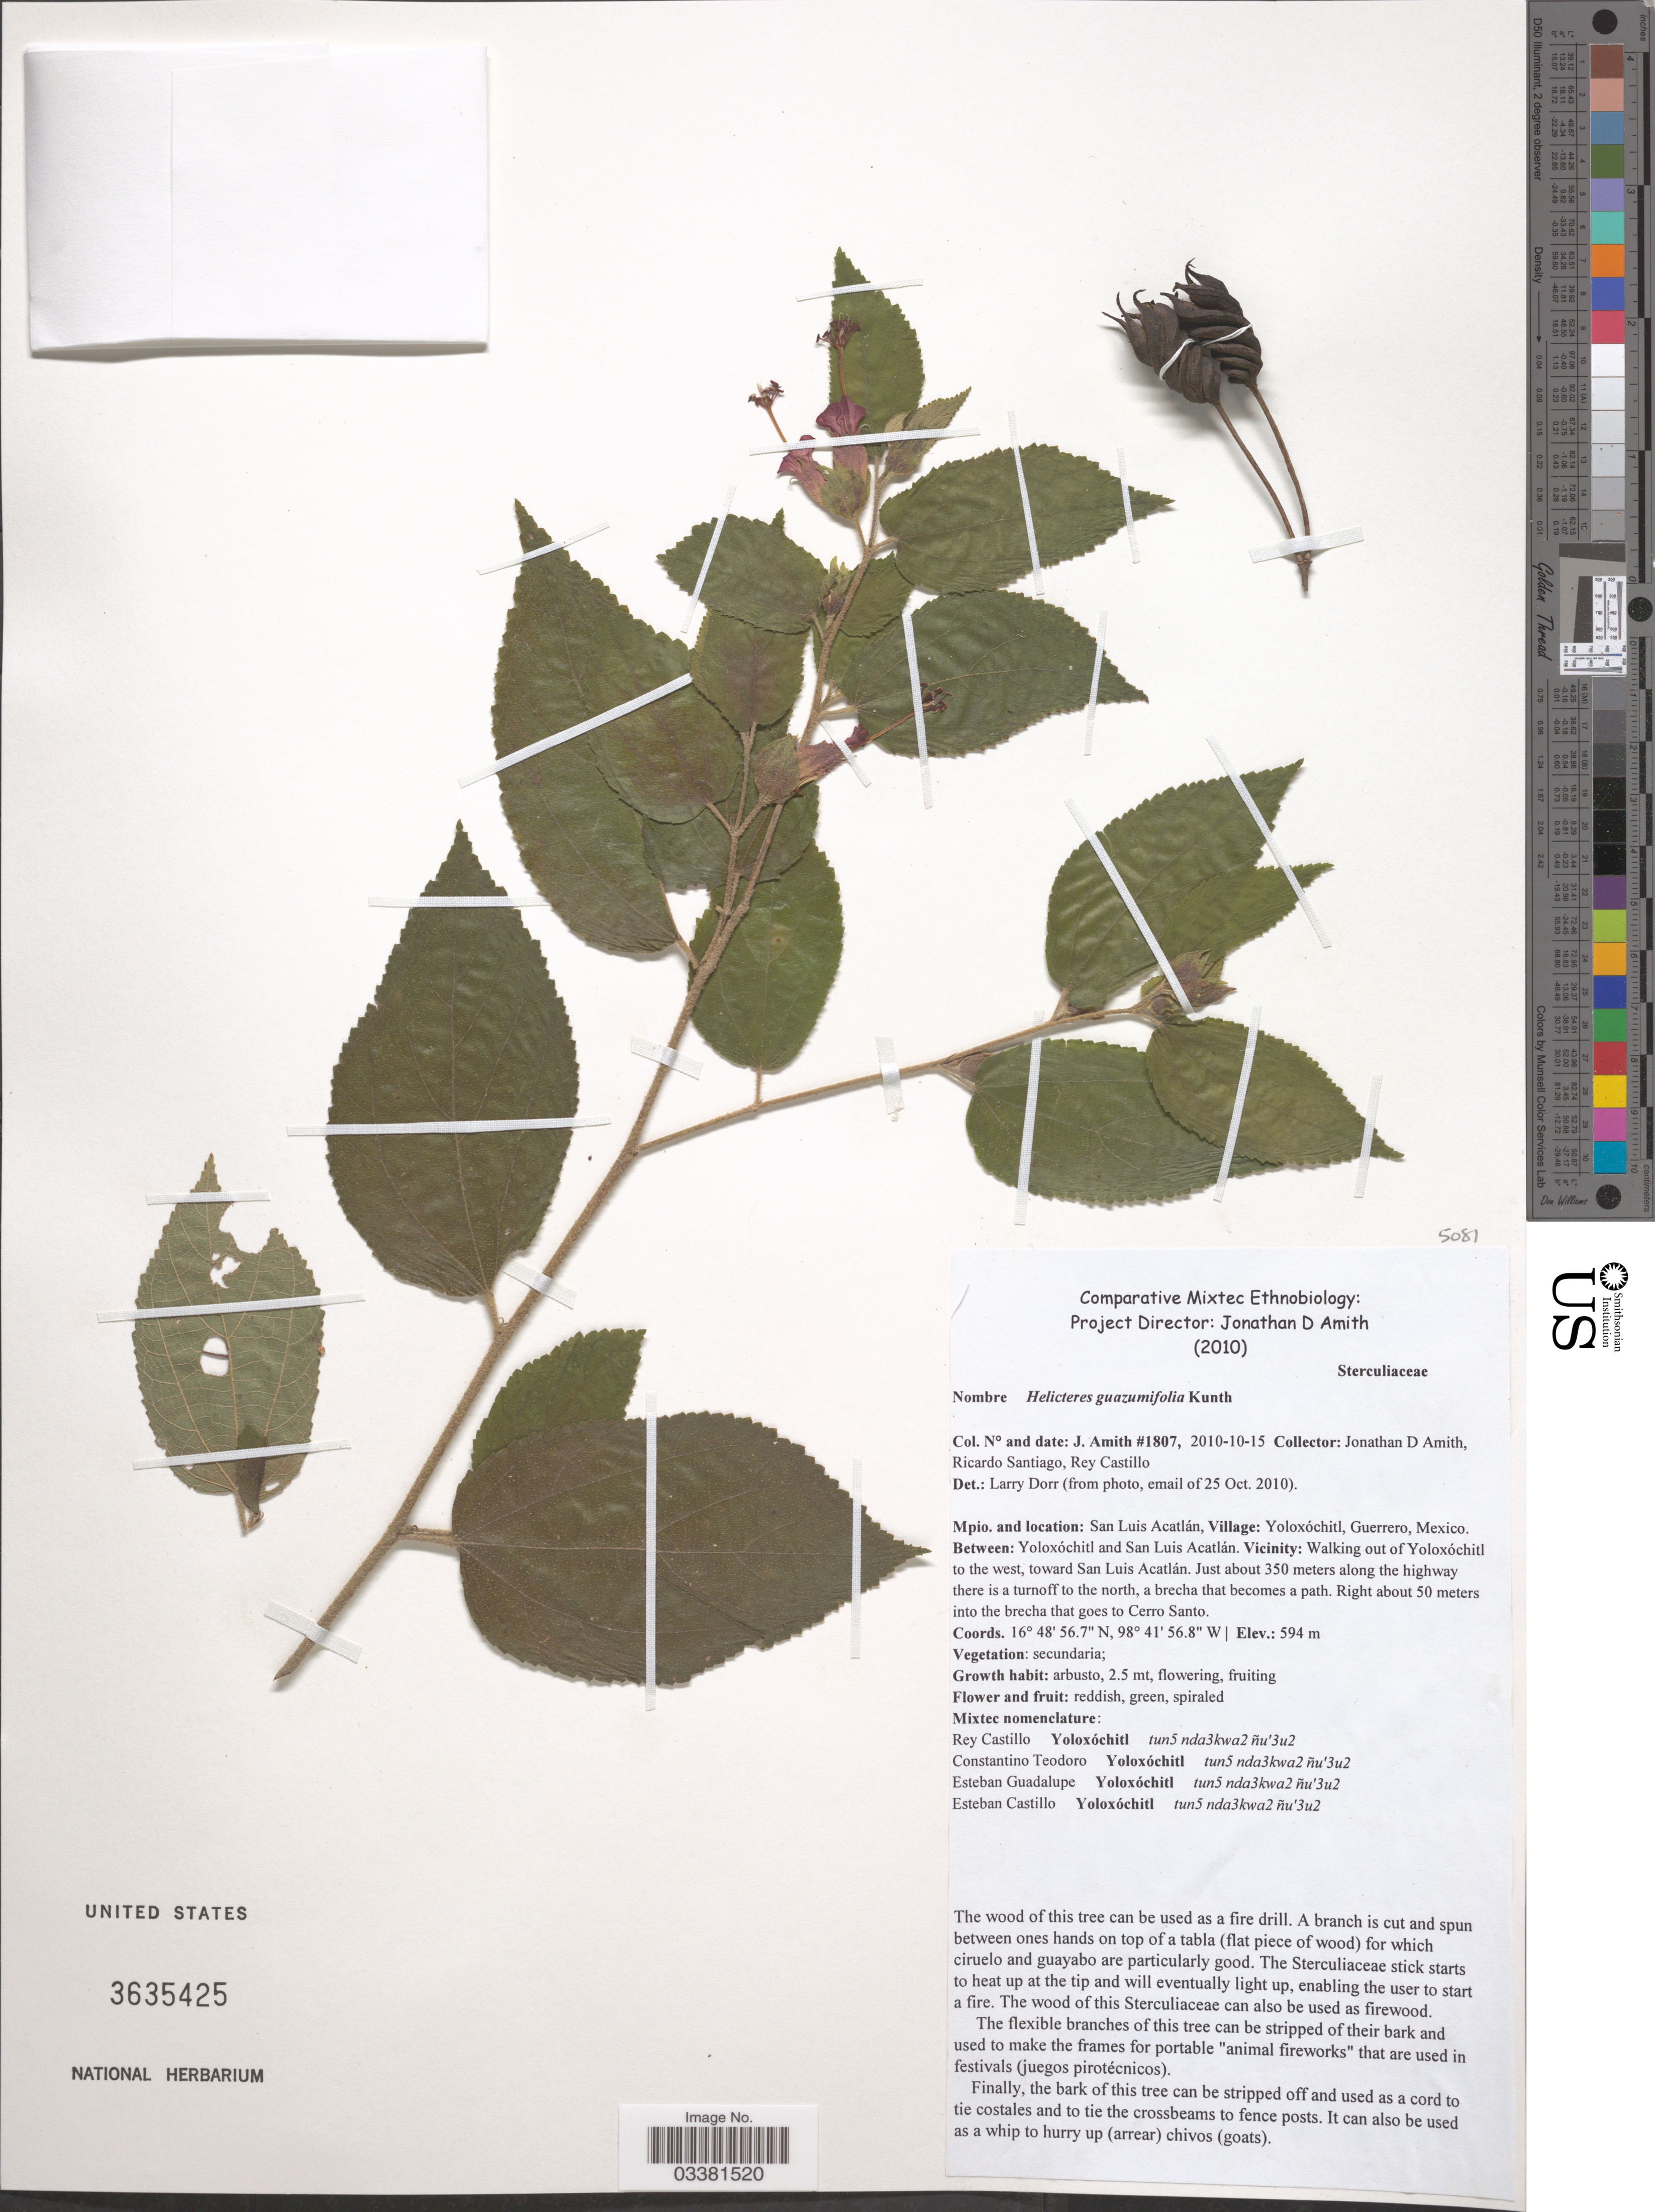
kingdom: Plantae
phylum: Tracheophyta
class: Magnoliopsida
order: Malvales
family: Malvaceae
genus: Helicteres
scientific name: Helicteres guazumifolia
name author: Kunth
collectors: J. D. Amith, R. Santiago & R. Castillo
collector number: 1807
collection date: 2010-10-15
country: Mexico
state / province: Guerrero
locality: Mpio. and location: San Luis Acatlán, Village: Yoloxóchitl. Between: Yoloxóchitl and San Luis Acatlán. Vicinity: Walking out of Yoloxóchitl to the west, toward San Luis Acatlán. Just about 350 meters along highway there is a turnoff to the north, a brecha that becomes a path. Right about 50 meters into the brecha that goes to Cerro Santo.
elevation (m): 594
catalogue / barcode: US 3635425